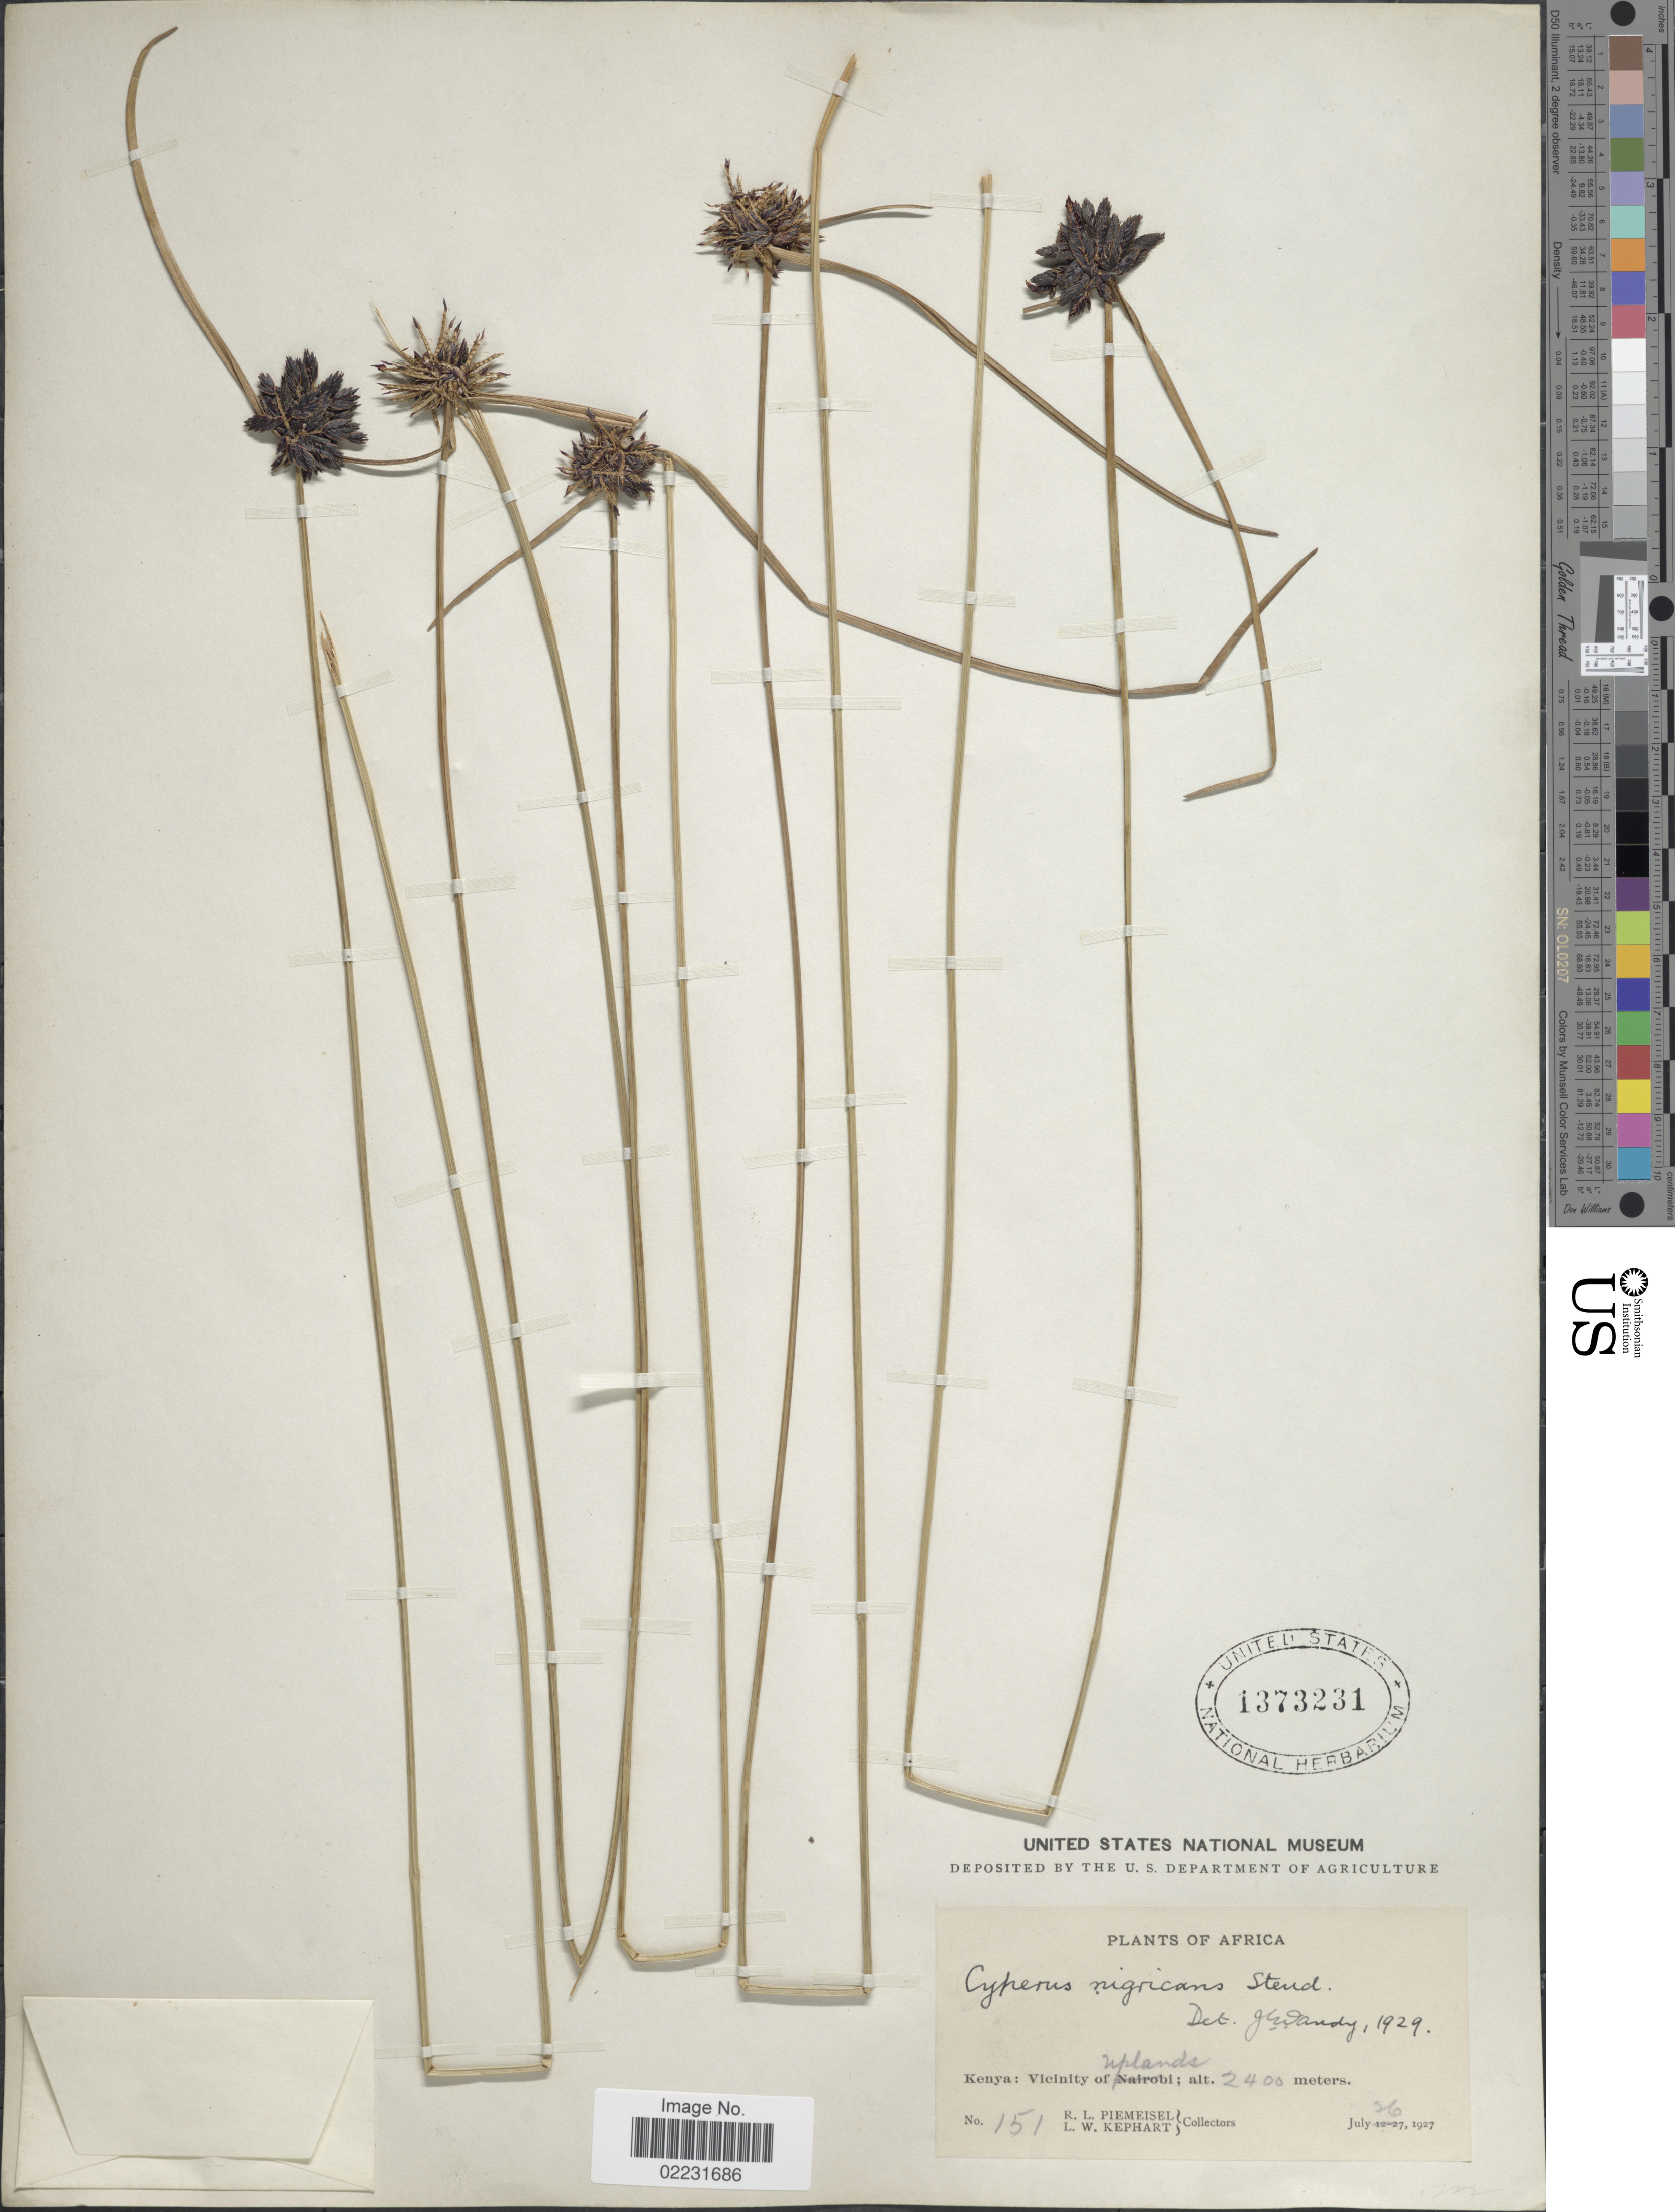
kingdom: Plantae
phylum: Tracheophyta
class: Liliopsida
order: Poales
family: Cyperaceae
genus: Cyperus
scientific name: Cyperus nigricans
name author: Steud.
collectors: R. L. Piemeisel & L. W. Kephart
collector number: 151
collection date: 1927-07-26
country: Kenya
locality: Vicinity of Uplands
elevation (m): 2400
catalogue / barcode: US 1373231